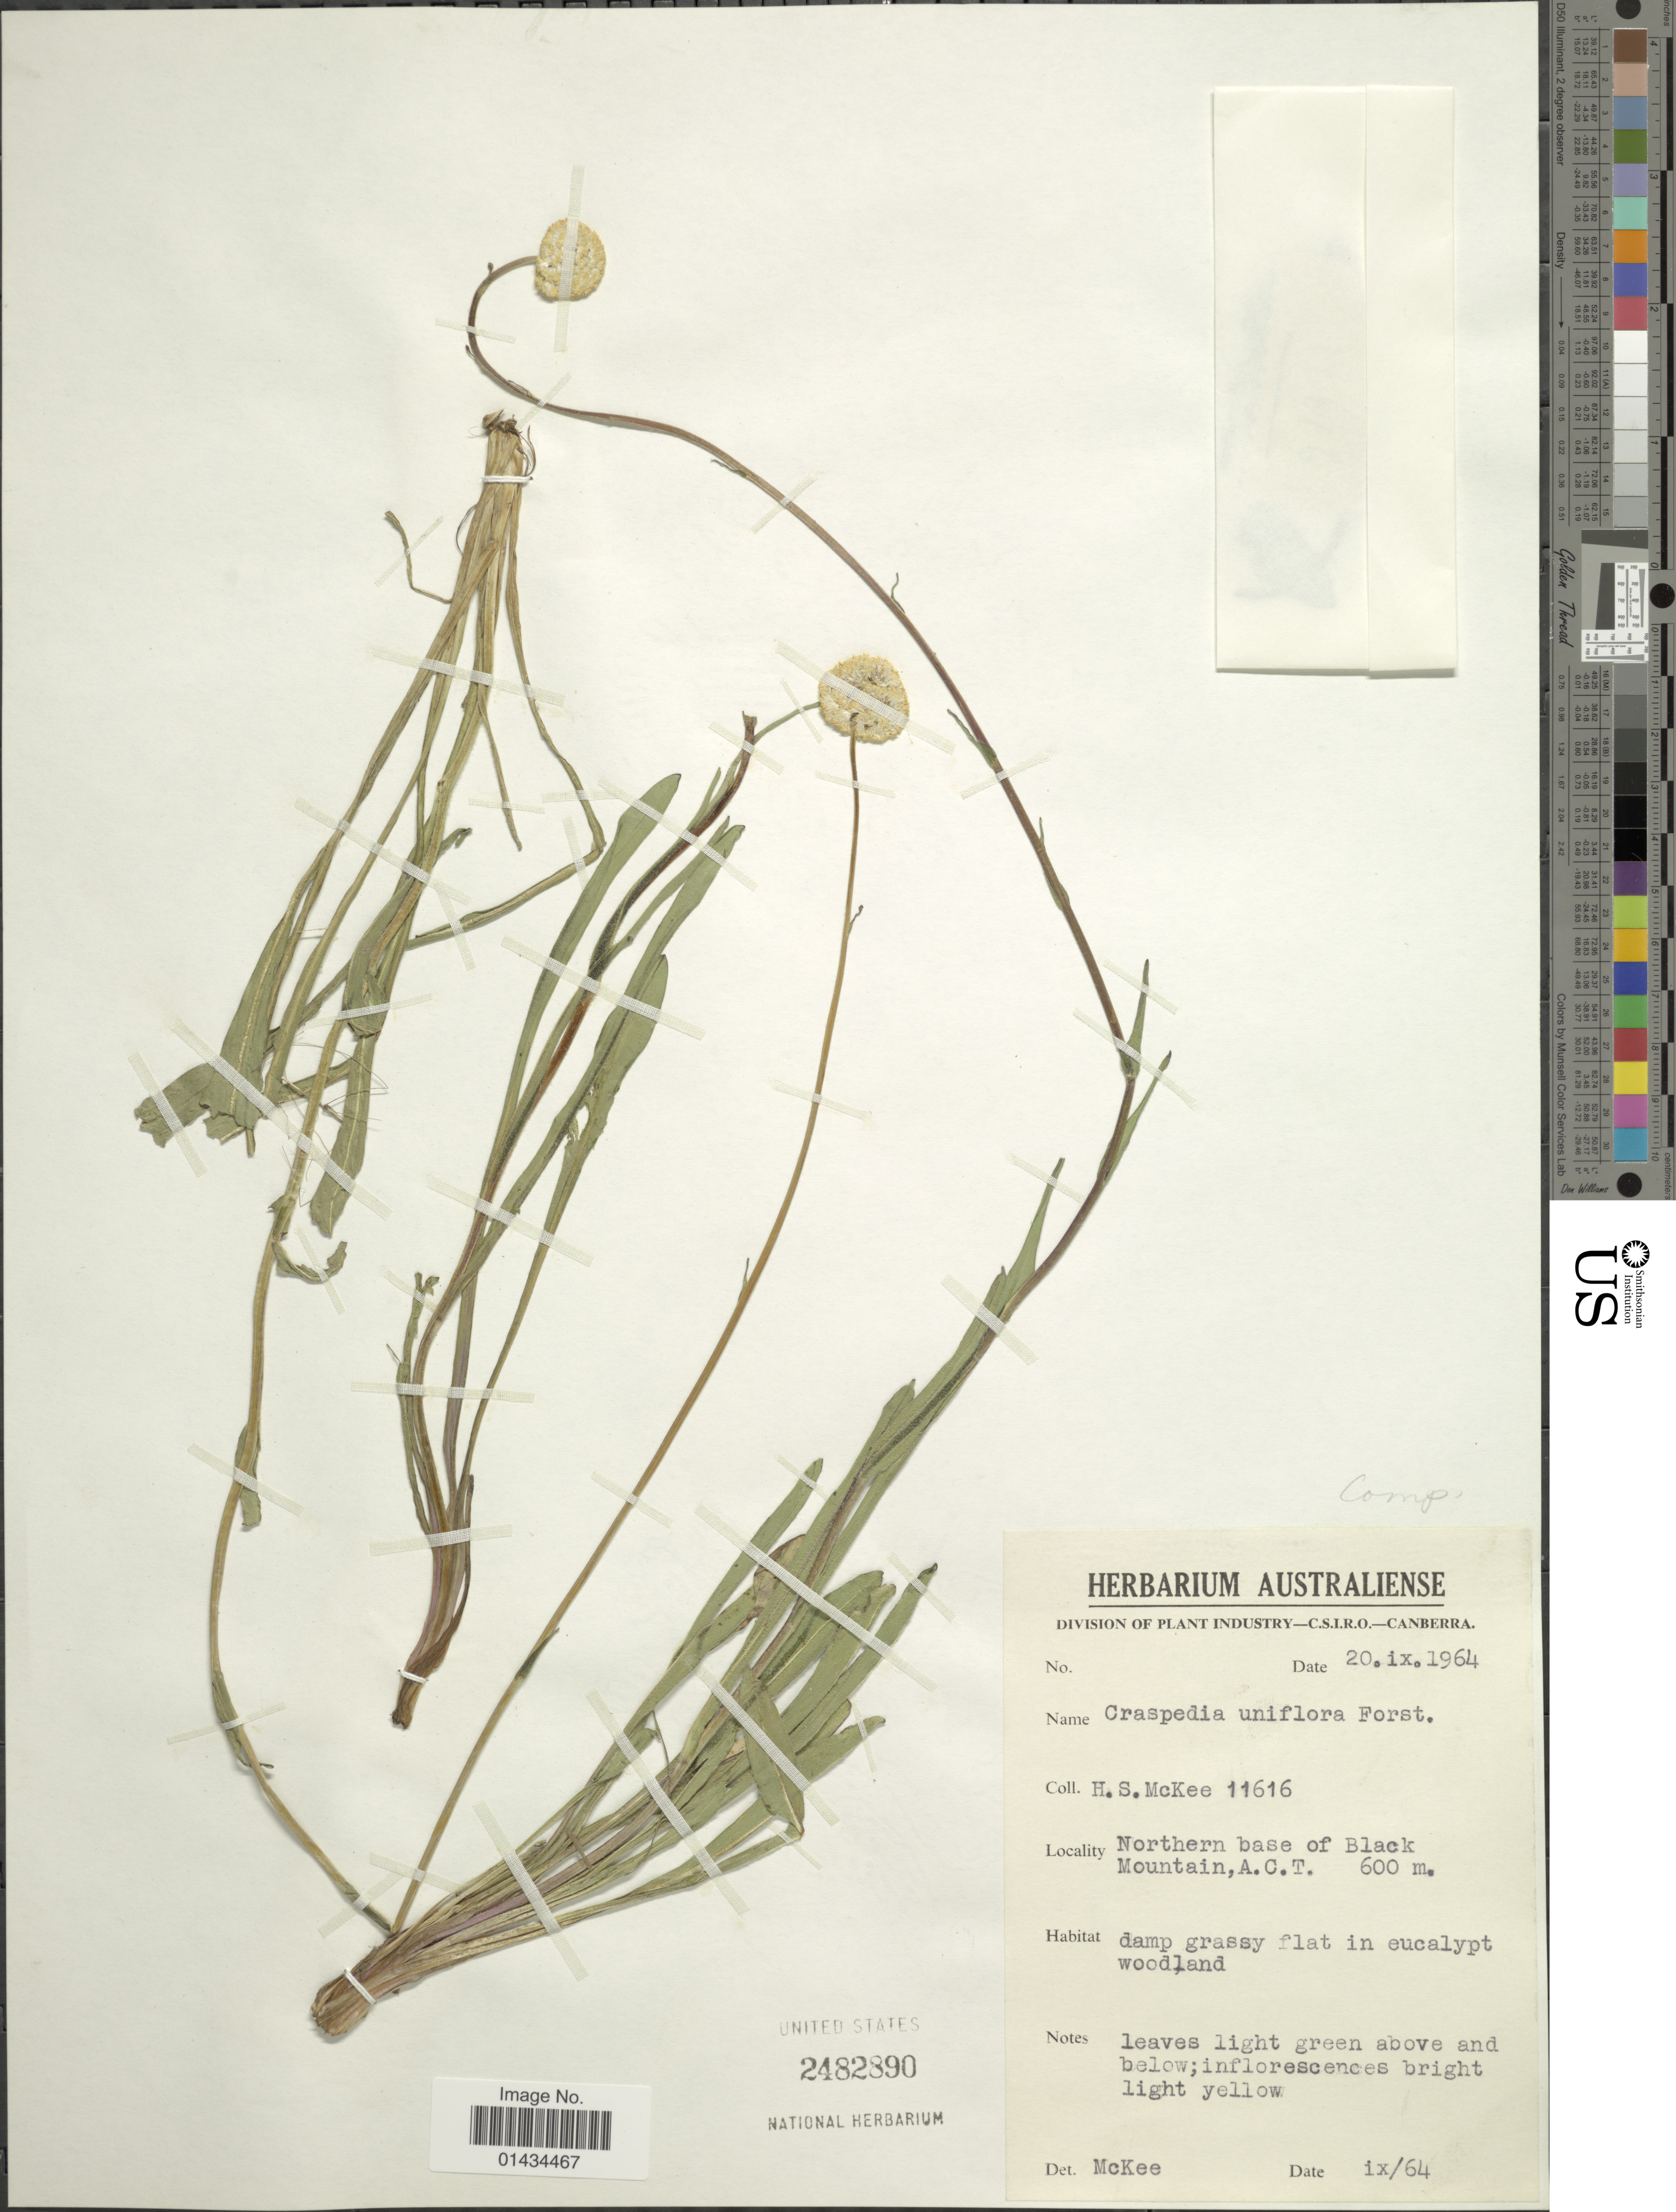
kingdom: Plantae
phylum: Tracheophyta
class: Magnoliopsida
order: Asterales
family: Asteraceae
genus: Craspedia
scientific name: Craspedia uniflora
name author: G. Forst.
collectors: H. S. McKee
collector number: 11616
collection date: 1964-09-20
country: Australia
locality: Northern base of Black Mountain, A.C.T., damp grassy flat in eucalypt woodland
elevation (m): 600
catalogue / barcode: US 2482890